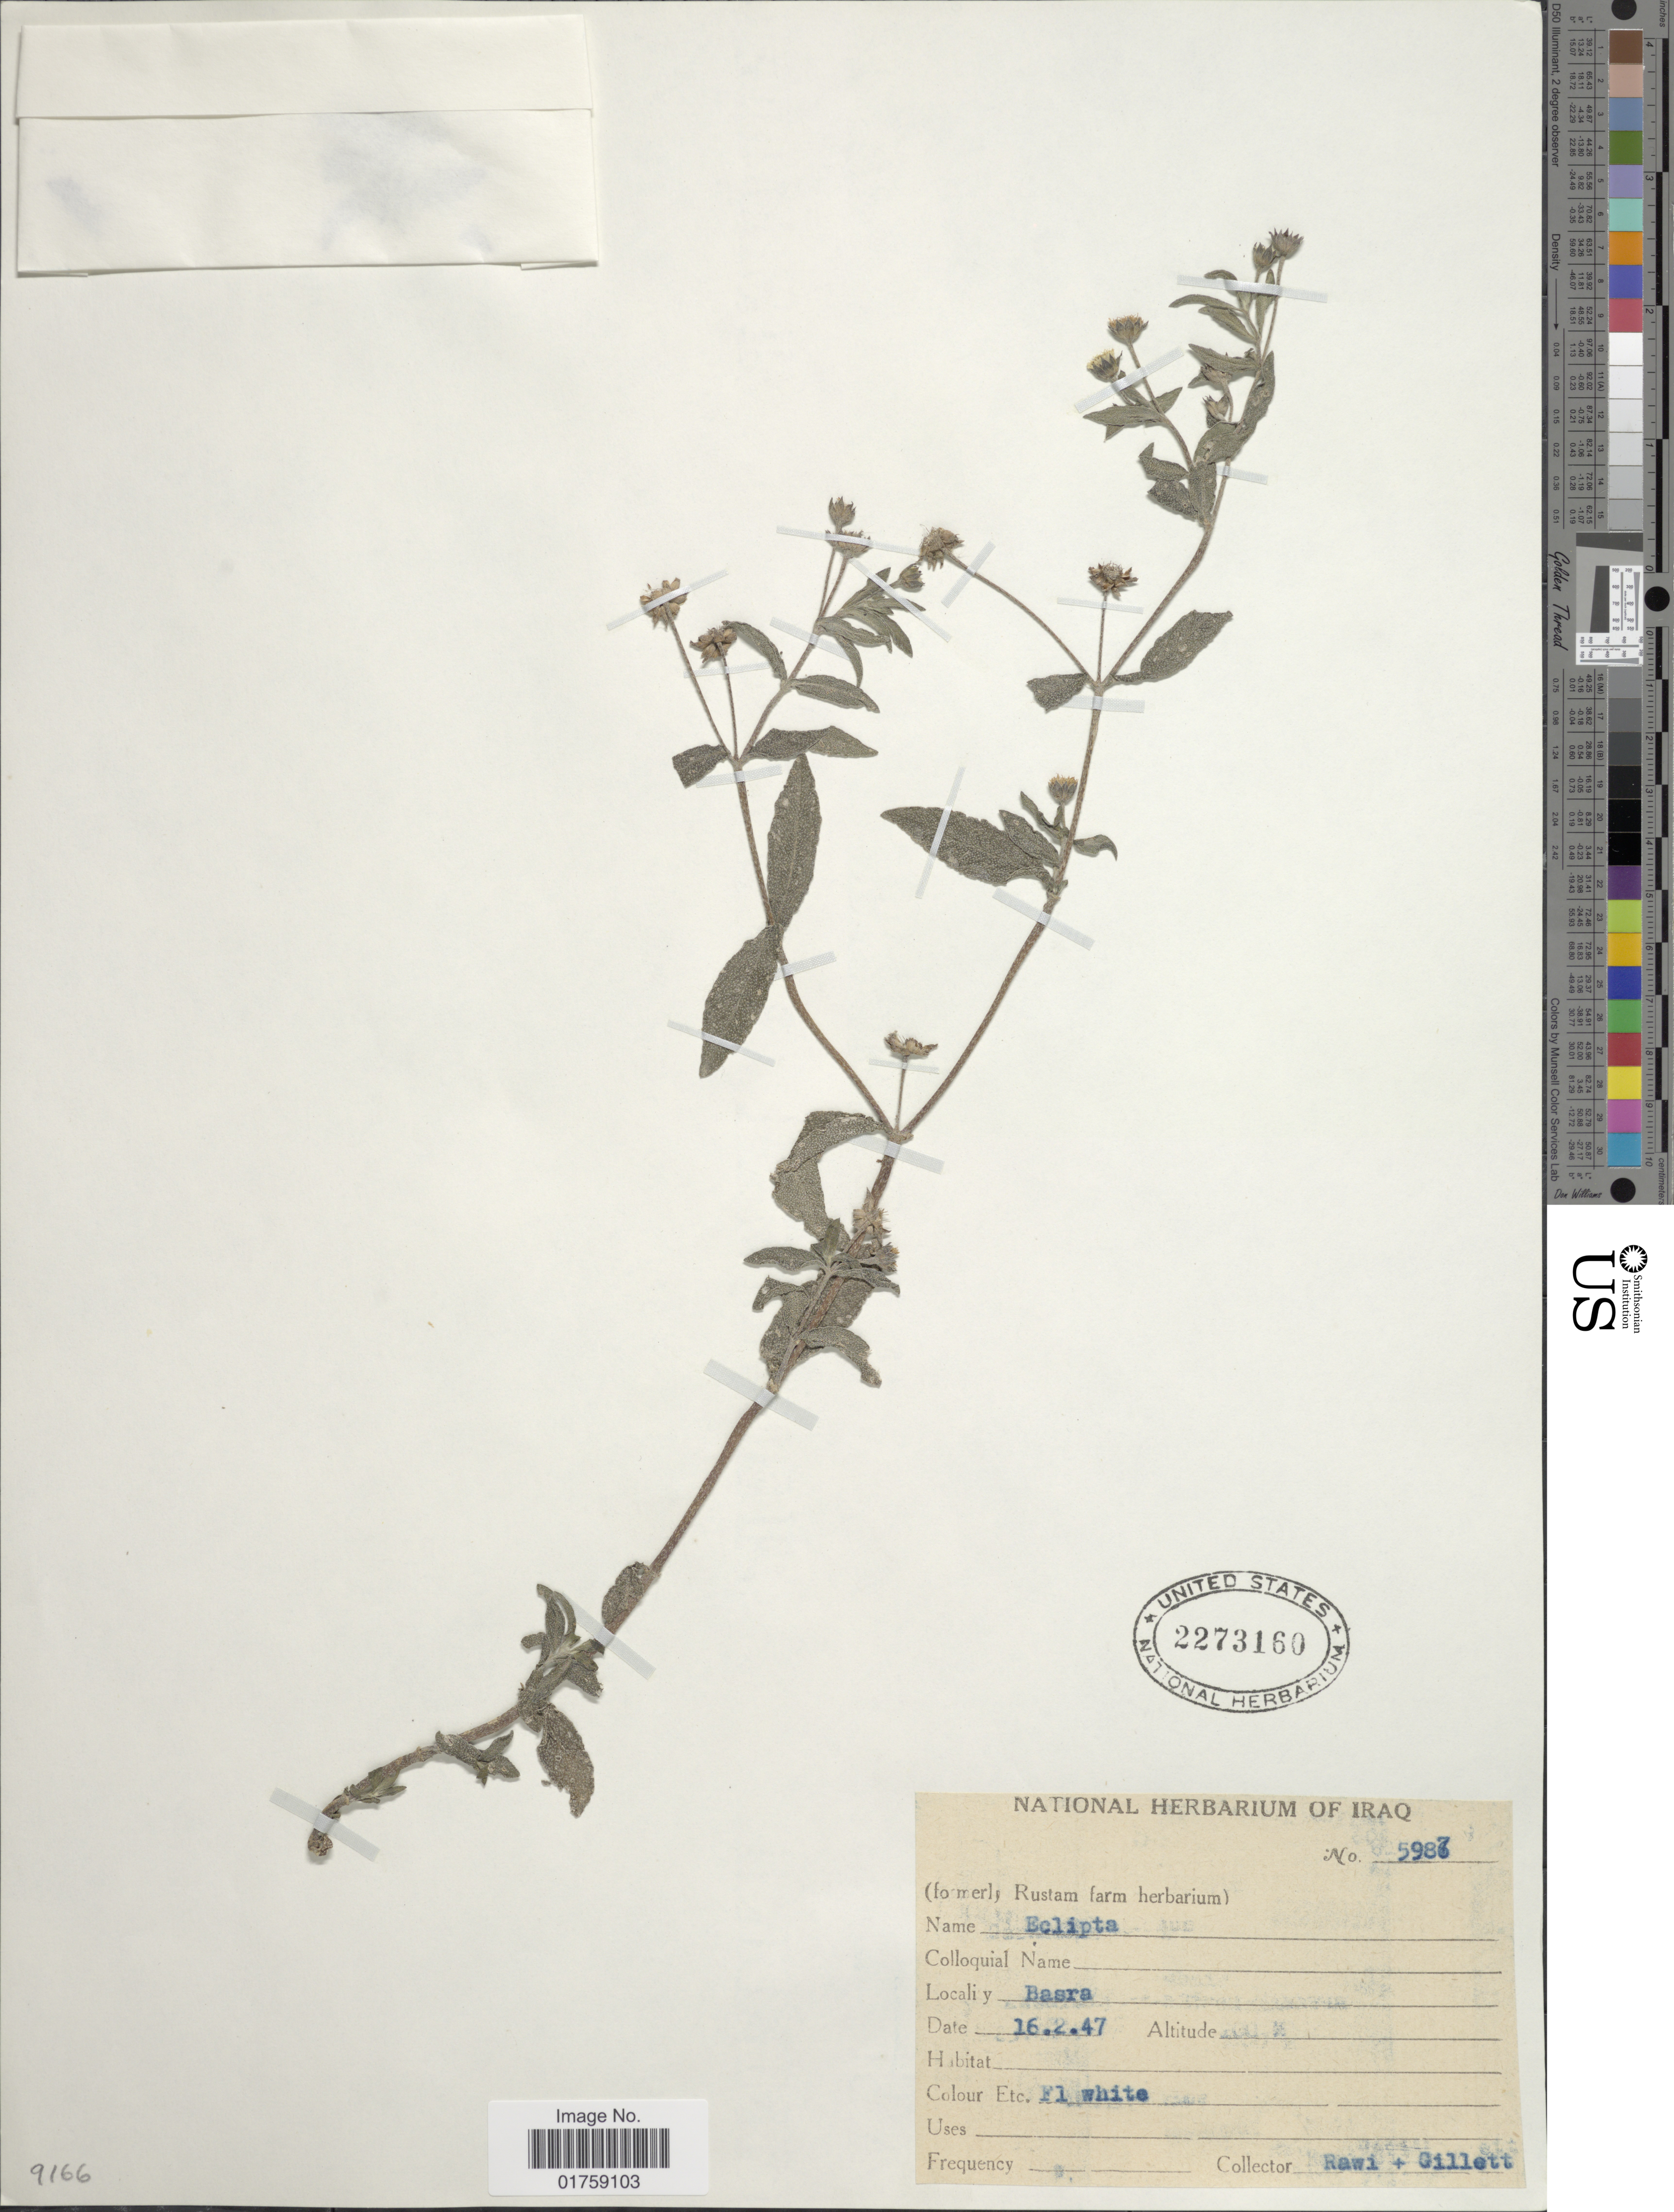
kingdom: Plantae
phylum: Tracheophyta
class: Magnoliopsida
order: Asterales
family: Asteraceae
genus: Eclipta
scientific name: Eclipta prostrata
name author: (L.) L.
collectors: -. Rawi & Gillett, --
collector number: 5987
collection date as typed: Transcribed d/m/y: 16/2/47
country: Iraq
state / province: Al Basrah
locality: Iraq. Basra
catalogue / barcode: US 2273160